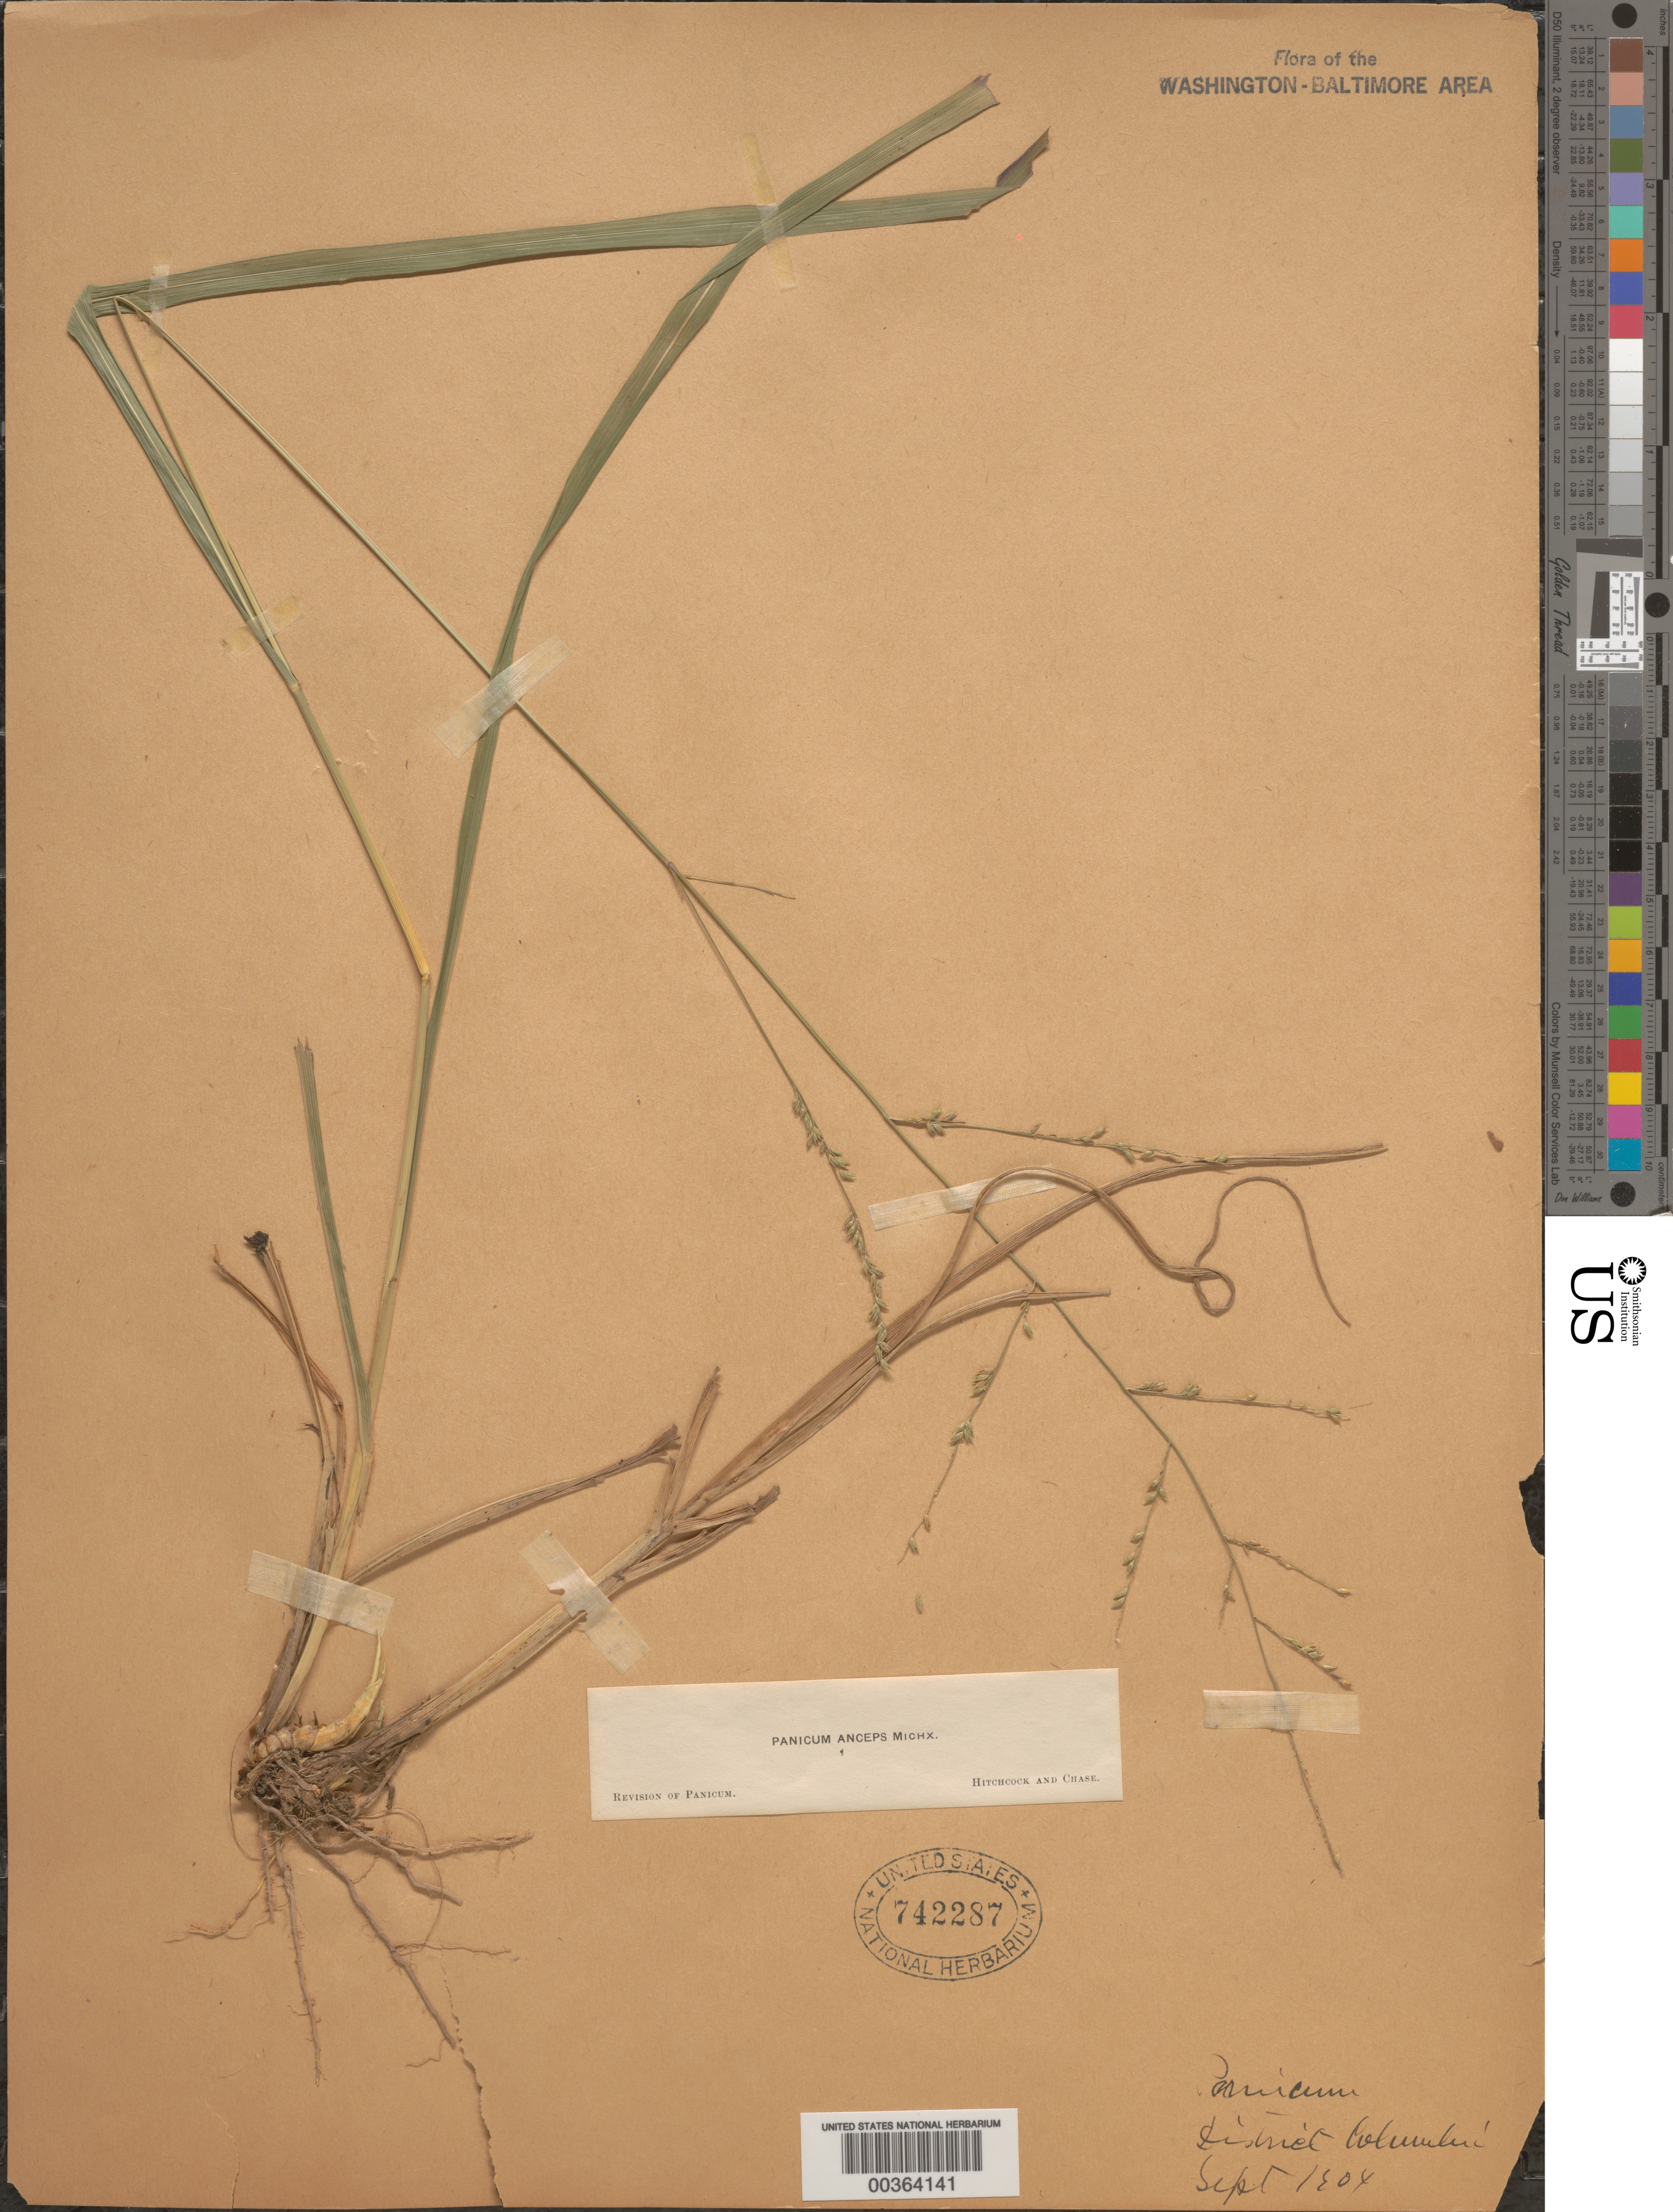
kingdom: Plantae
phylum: Tracheophyta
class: Liliopsida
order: Poales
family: Poaceae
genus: Coleataenia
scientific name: Coleataenia anceps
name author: (Michx.) Soreng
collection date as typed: Sep 1904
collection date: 1904-09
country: United States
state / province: District of Columbia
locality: Washington DC area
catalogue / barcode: US 742287